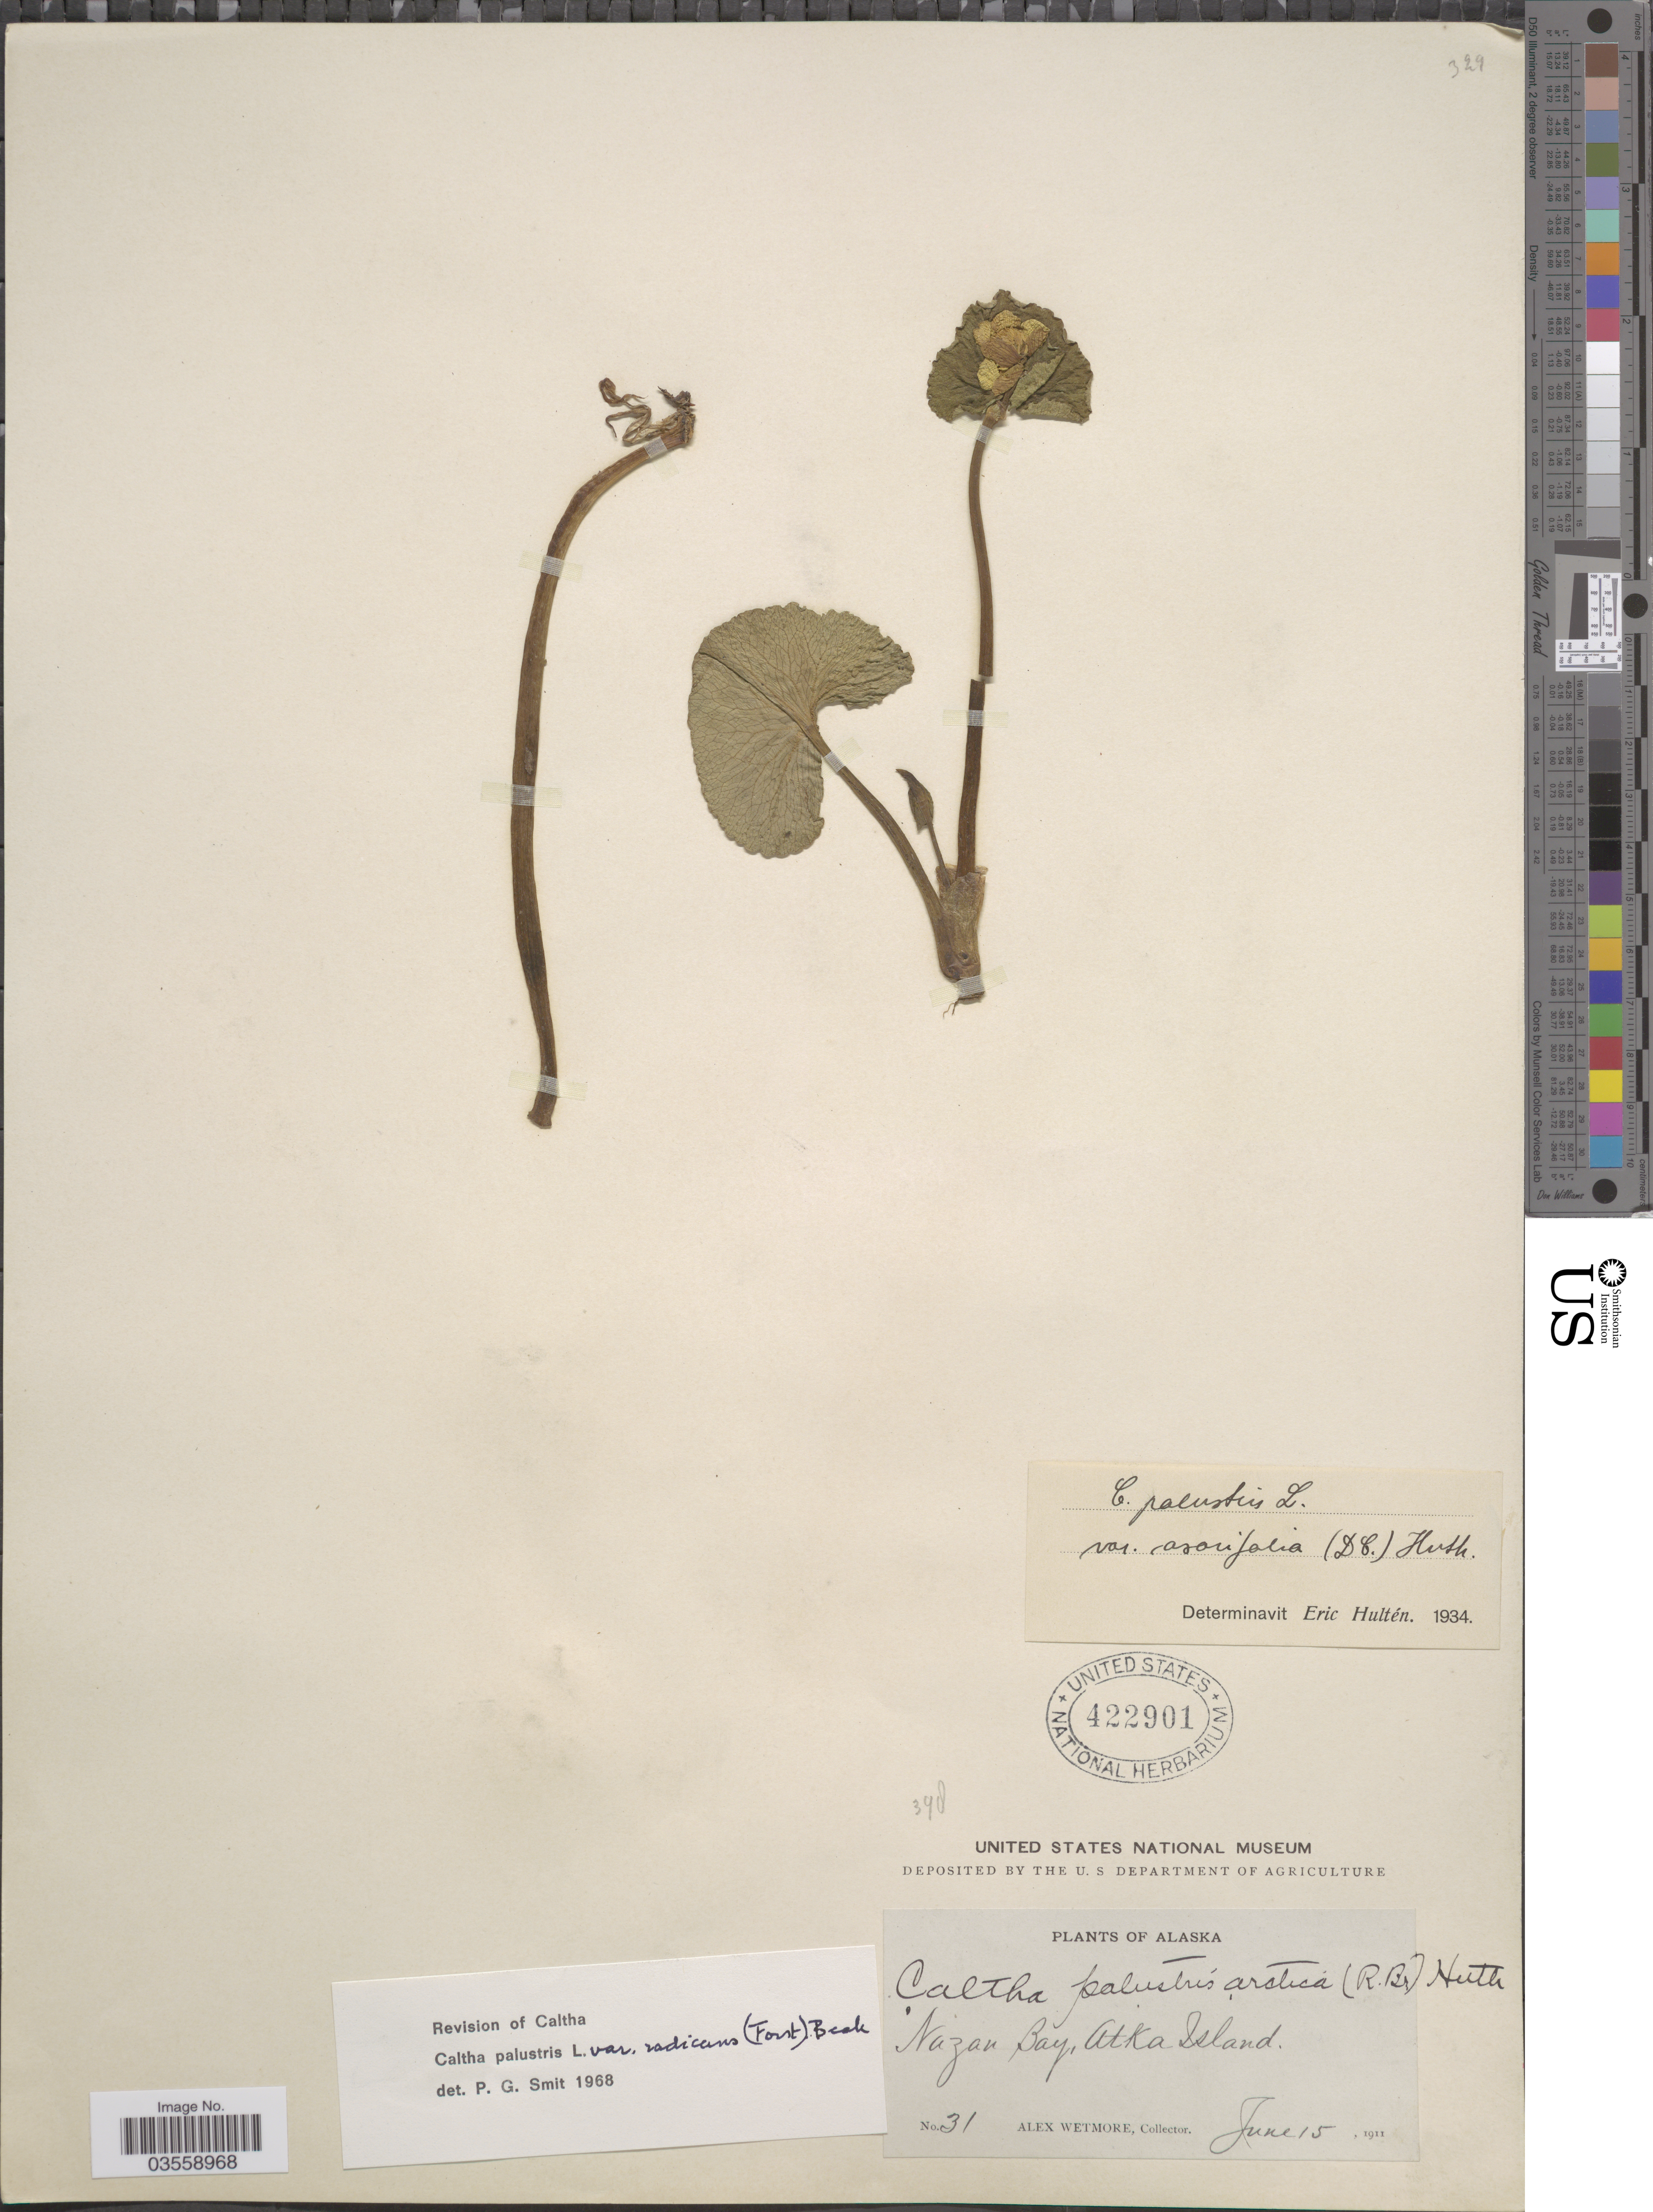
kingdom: Plantae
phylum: Tracheophyta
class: Magnoliopsida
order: Ranunculales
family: Ranunculaceae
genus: Caltha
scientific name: Caltha palustris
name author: L.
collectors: A. Wetmore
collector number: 31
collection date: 1911-06-15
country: United States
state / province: Alaska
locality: Nazan Bay, Atka Island.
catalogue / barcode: US 422901